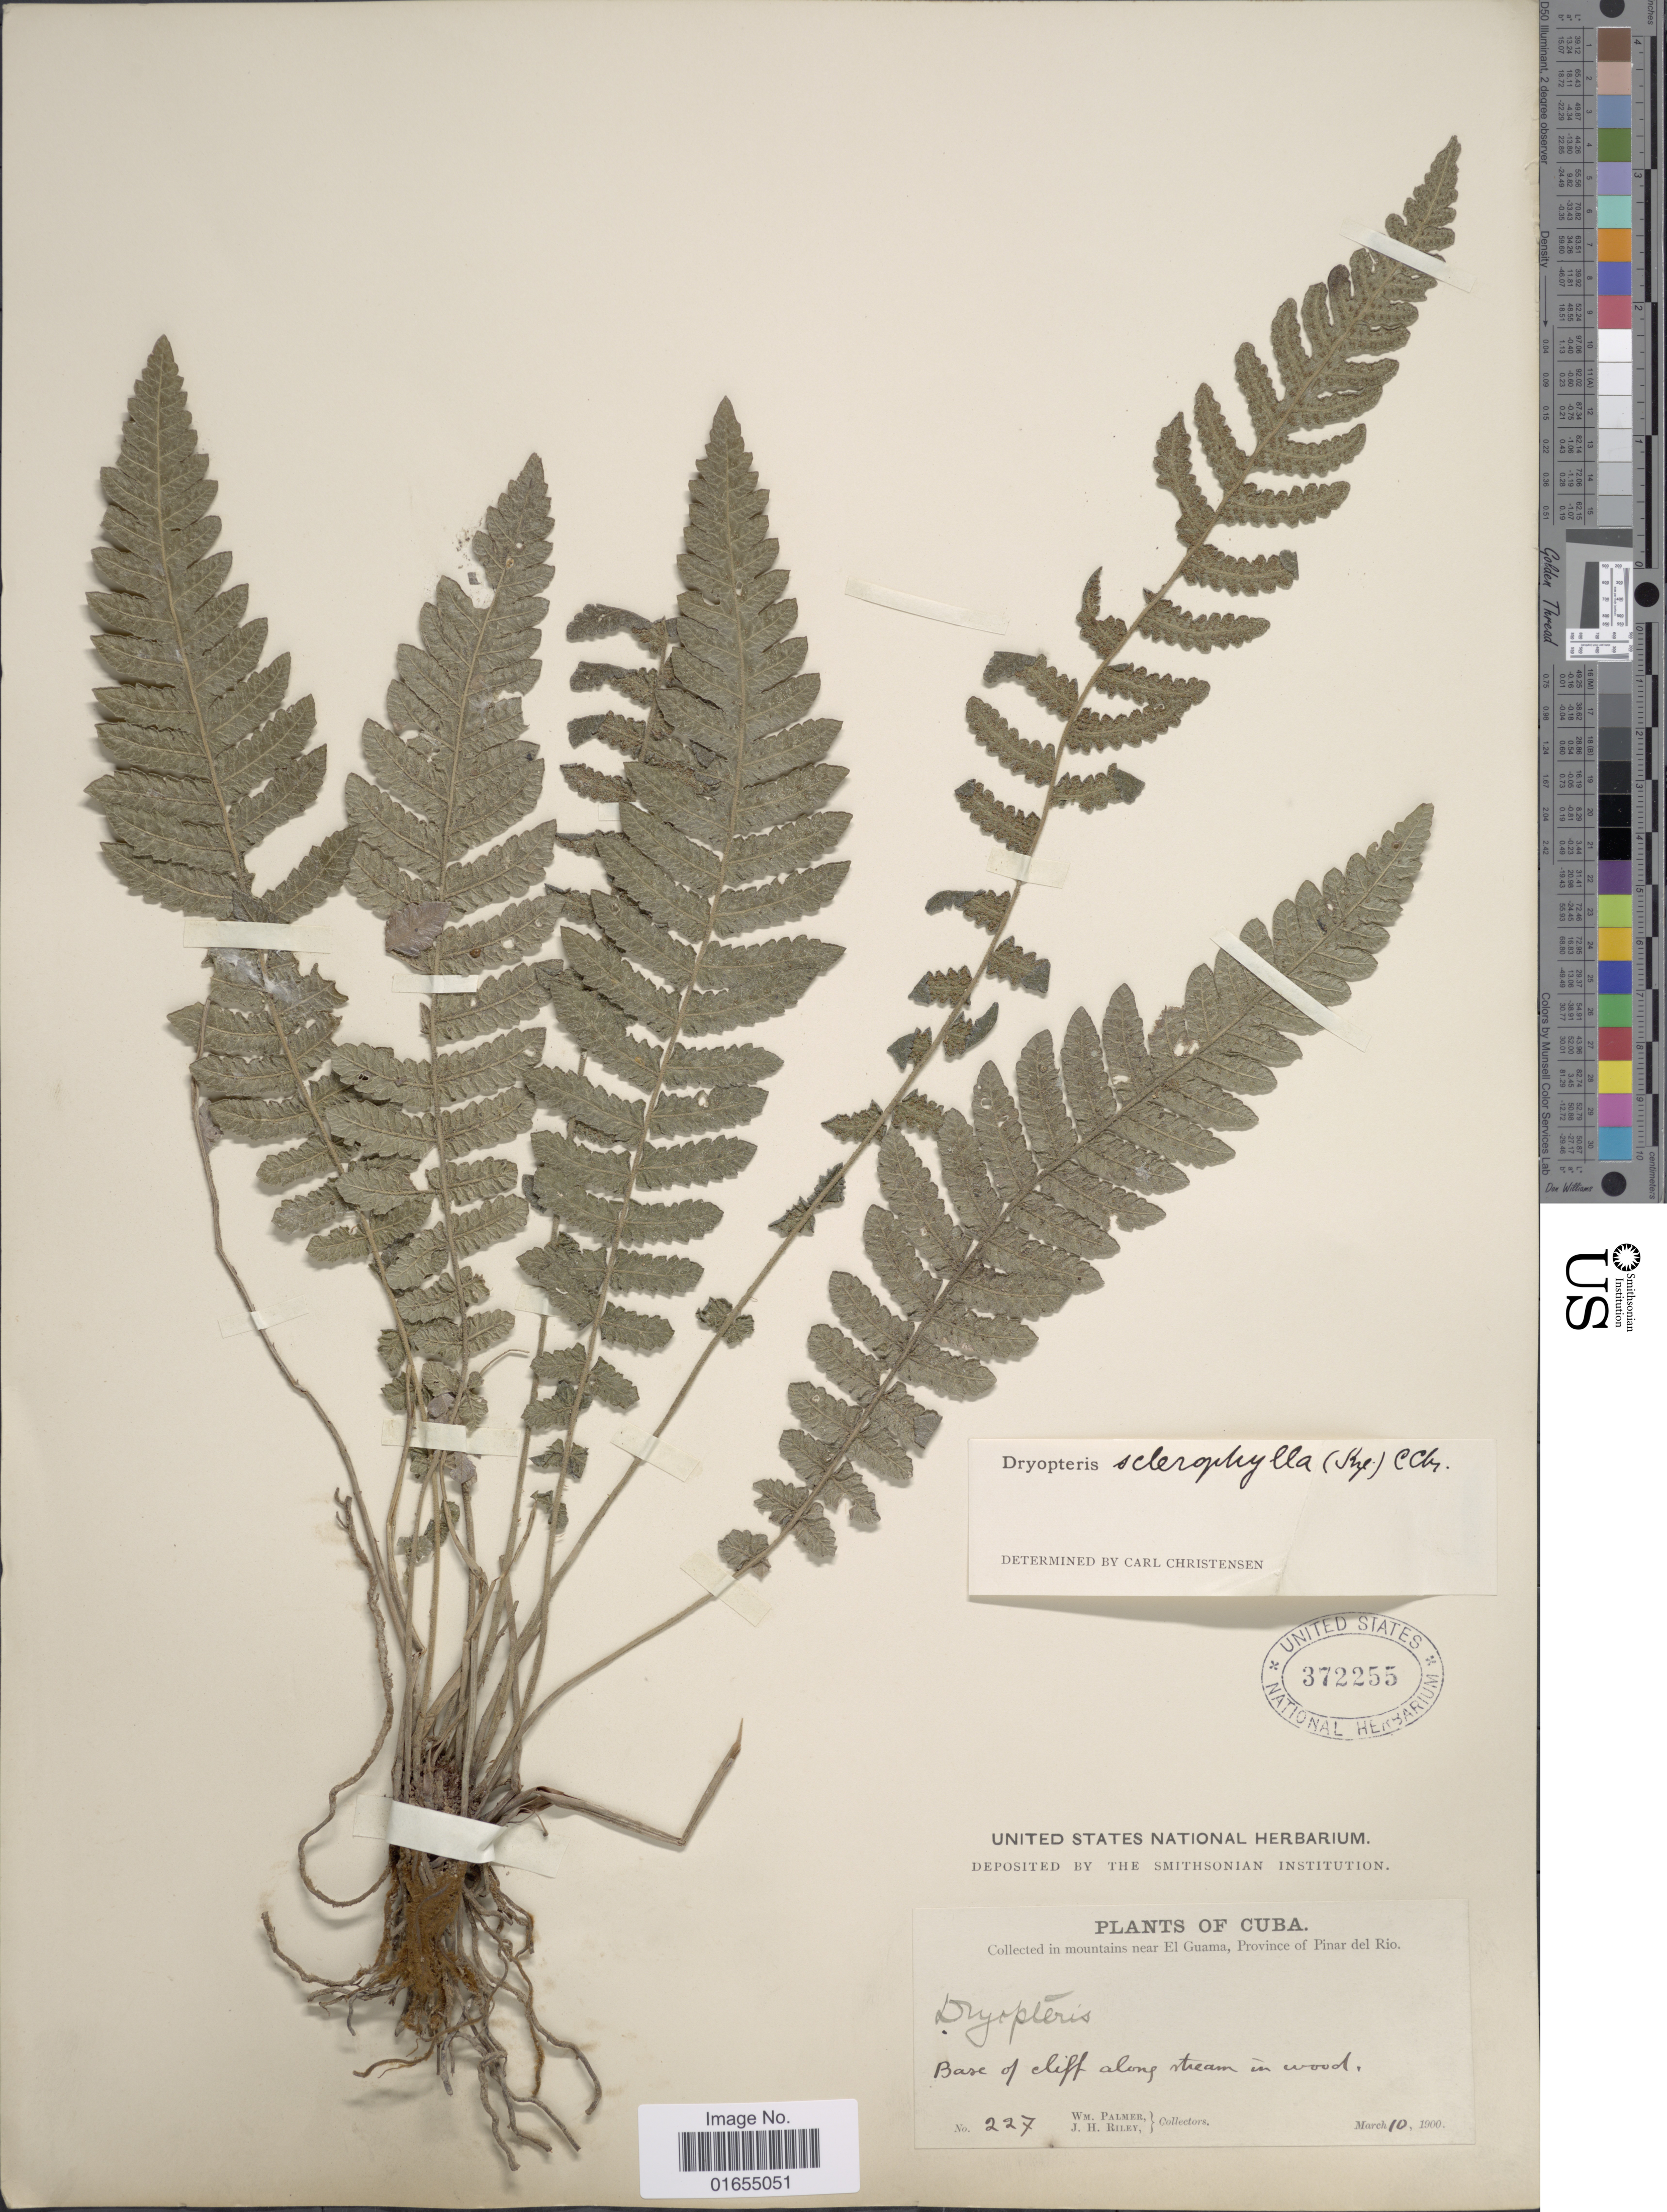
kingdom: Plantae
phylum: Tracheophyta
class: Polypodiopsida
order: Polypodiales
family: Thelypteridaceae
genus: Goniopteris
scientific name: Goniopteris sclerophylla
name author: (Poepp.) C.V. Morton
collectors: W. Palmer & J. H. Riley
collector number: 227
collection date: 1900-03-13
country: Cuba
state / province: Pinar del Río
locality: Mountains near El Guama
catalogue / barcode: US 372255